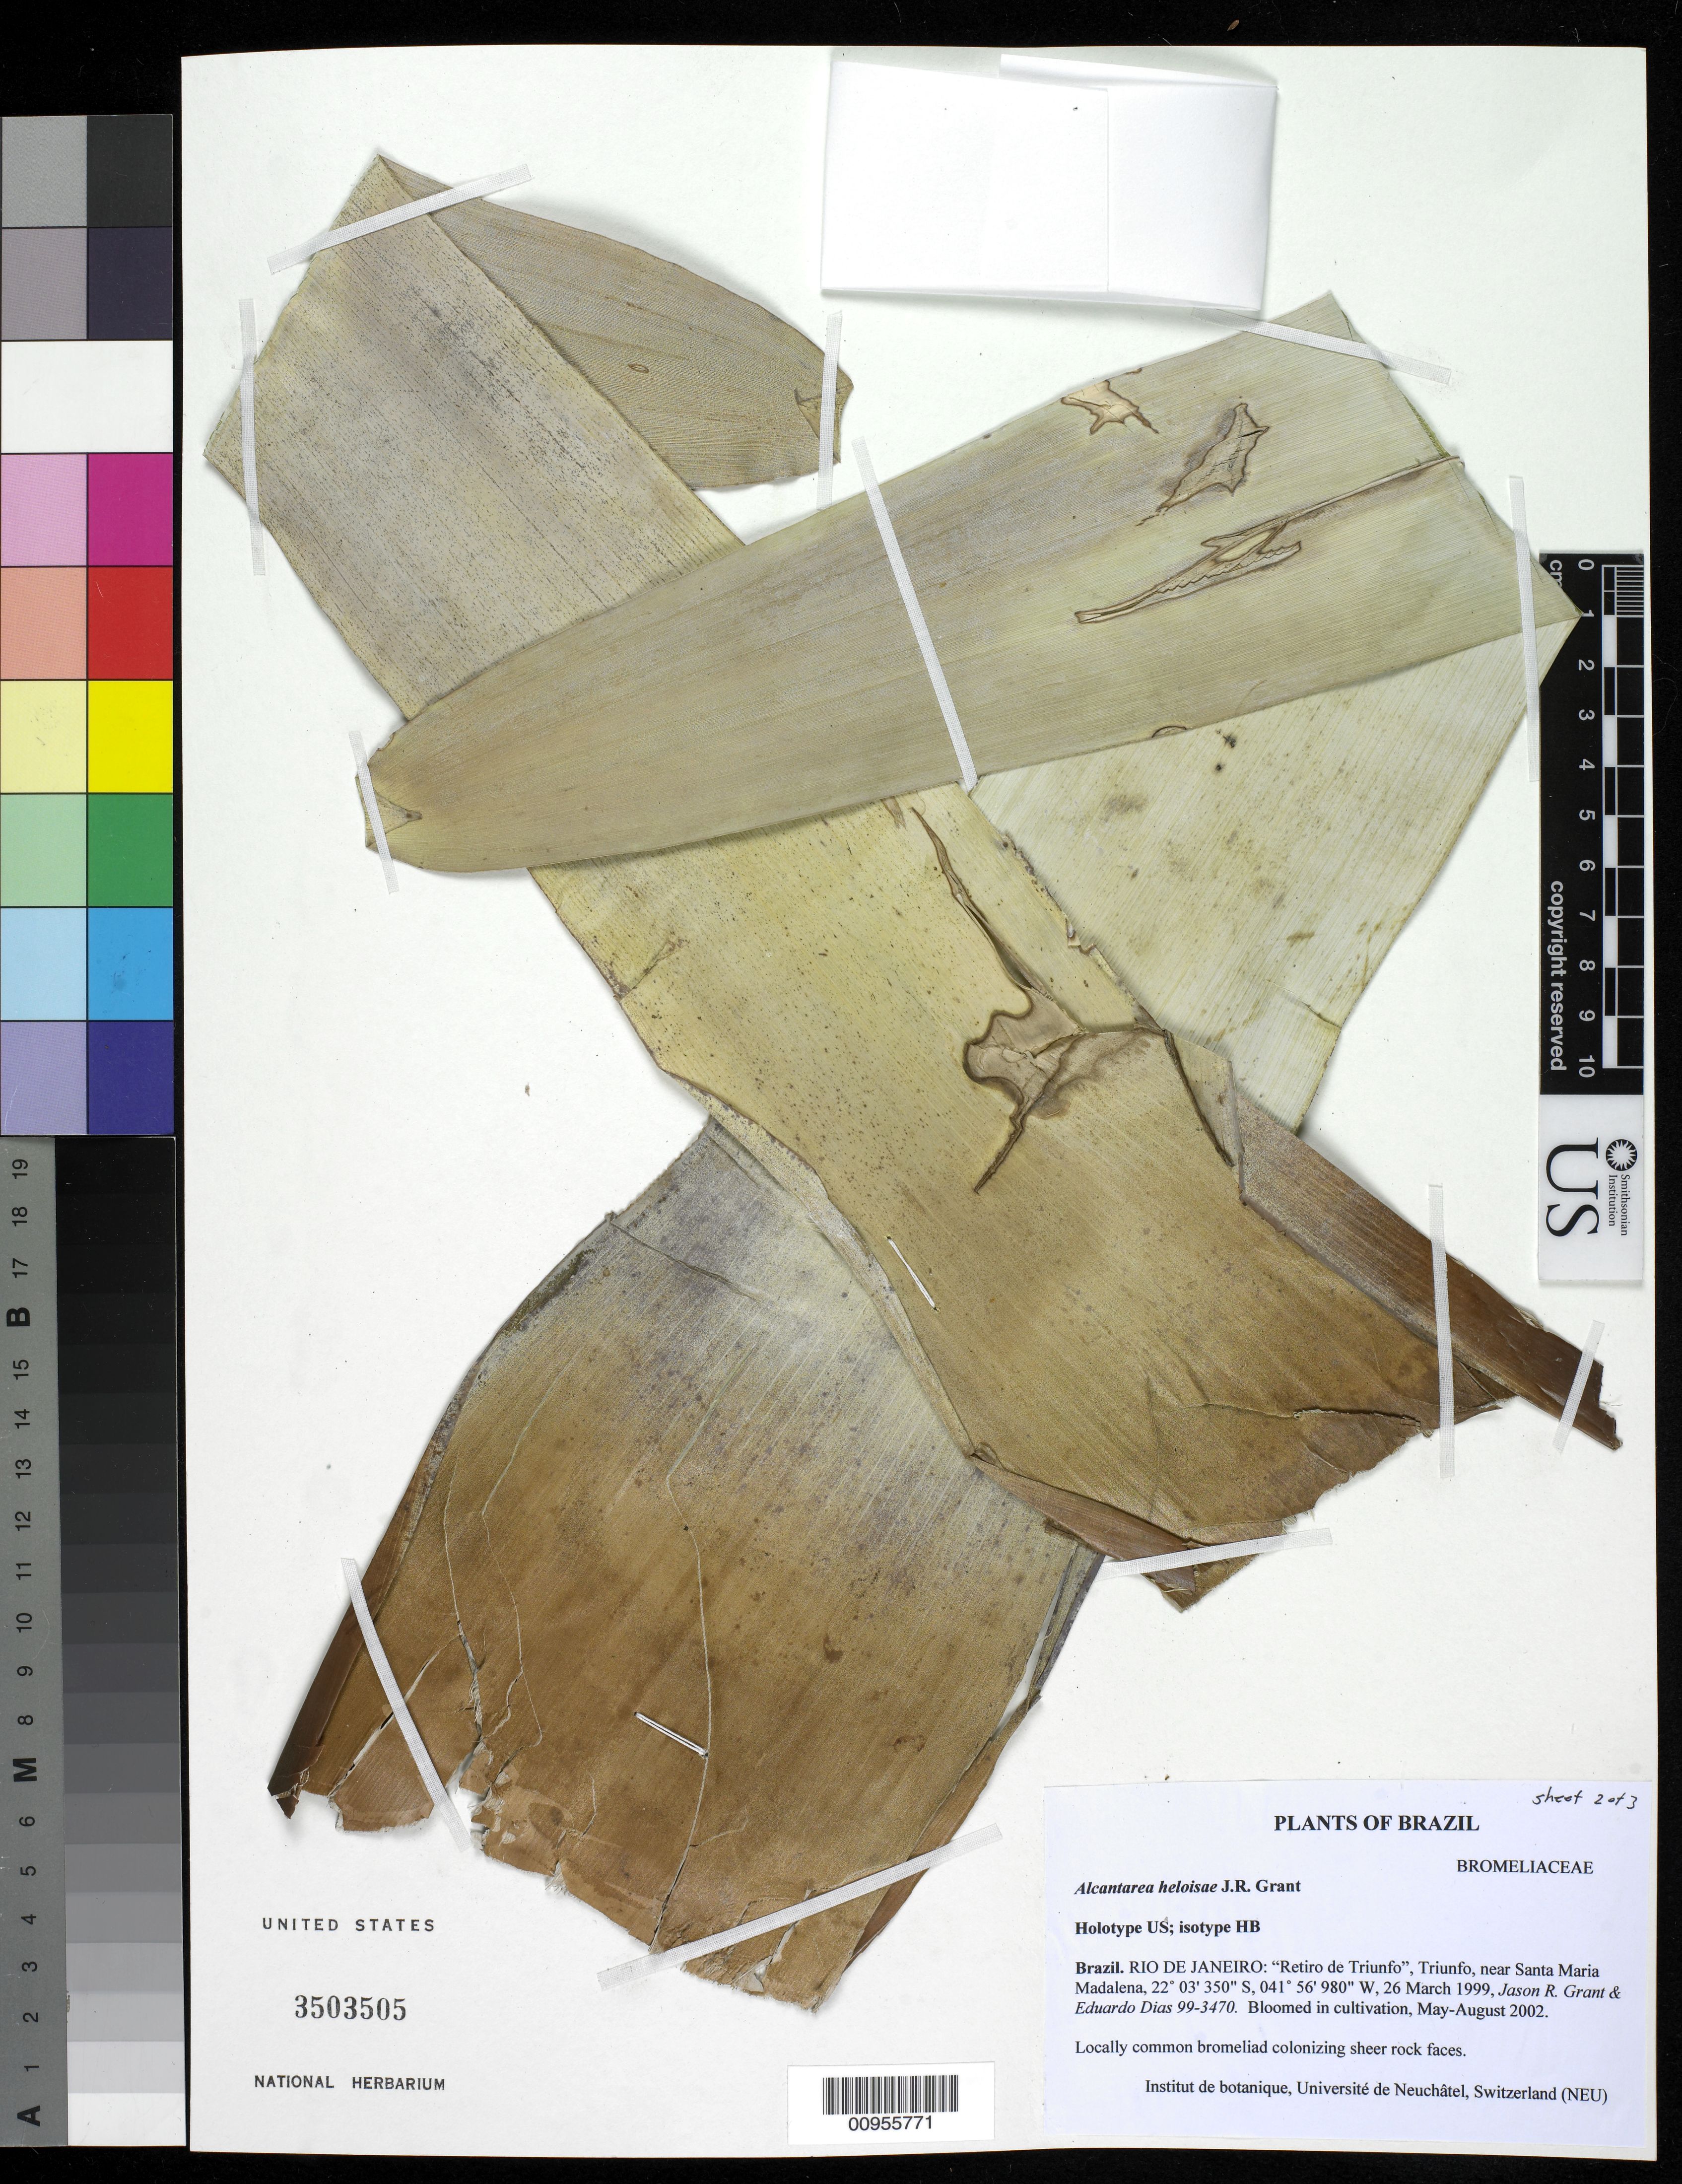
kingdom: Plantae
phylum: Tracheophyta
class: Liliopsida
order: Poales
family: Bromeliaceae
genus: Alcantarea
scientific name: Alcantarea heloisae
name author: J.R. Grant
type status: Isotype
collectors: J. R. Grant & E. Dias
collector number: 99-3470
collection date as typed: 26 Mar 1999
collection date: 1999-03-26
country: Brazil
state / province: Rio de Janeiro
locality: Rio de Janeiro: "Retiro de Triunfo", Triunfo, near Santa Maria Madalena.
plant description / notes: Specimen apparently made from cultivated material, "Bloomed in cultivation, May-August 2002". According to specimen label "Holotype US; isotype HB" but protologue cites holotype at HB.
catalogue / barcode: US 3503505